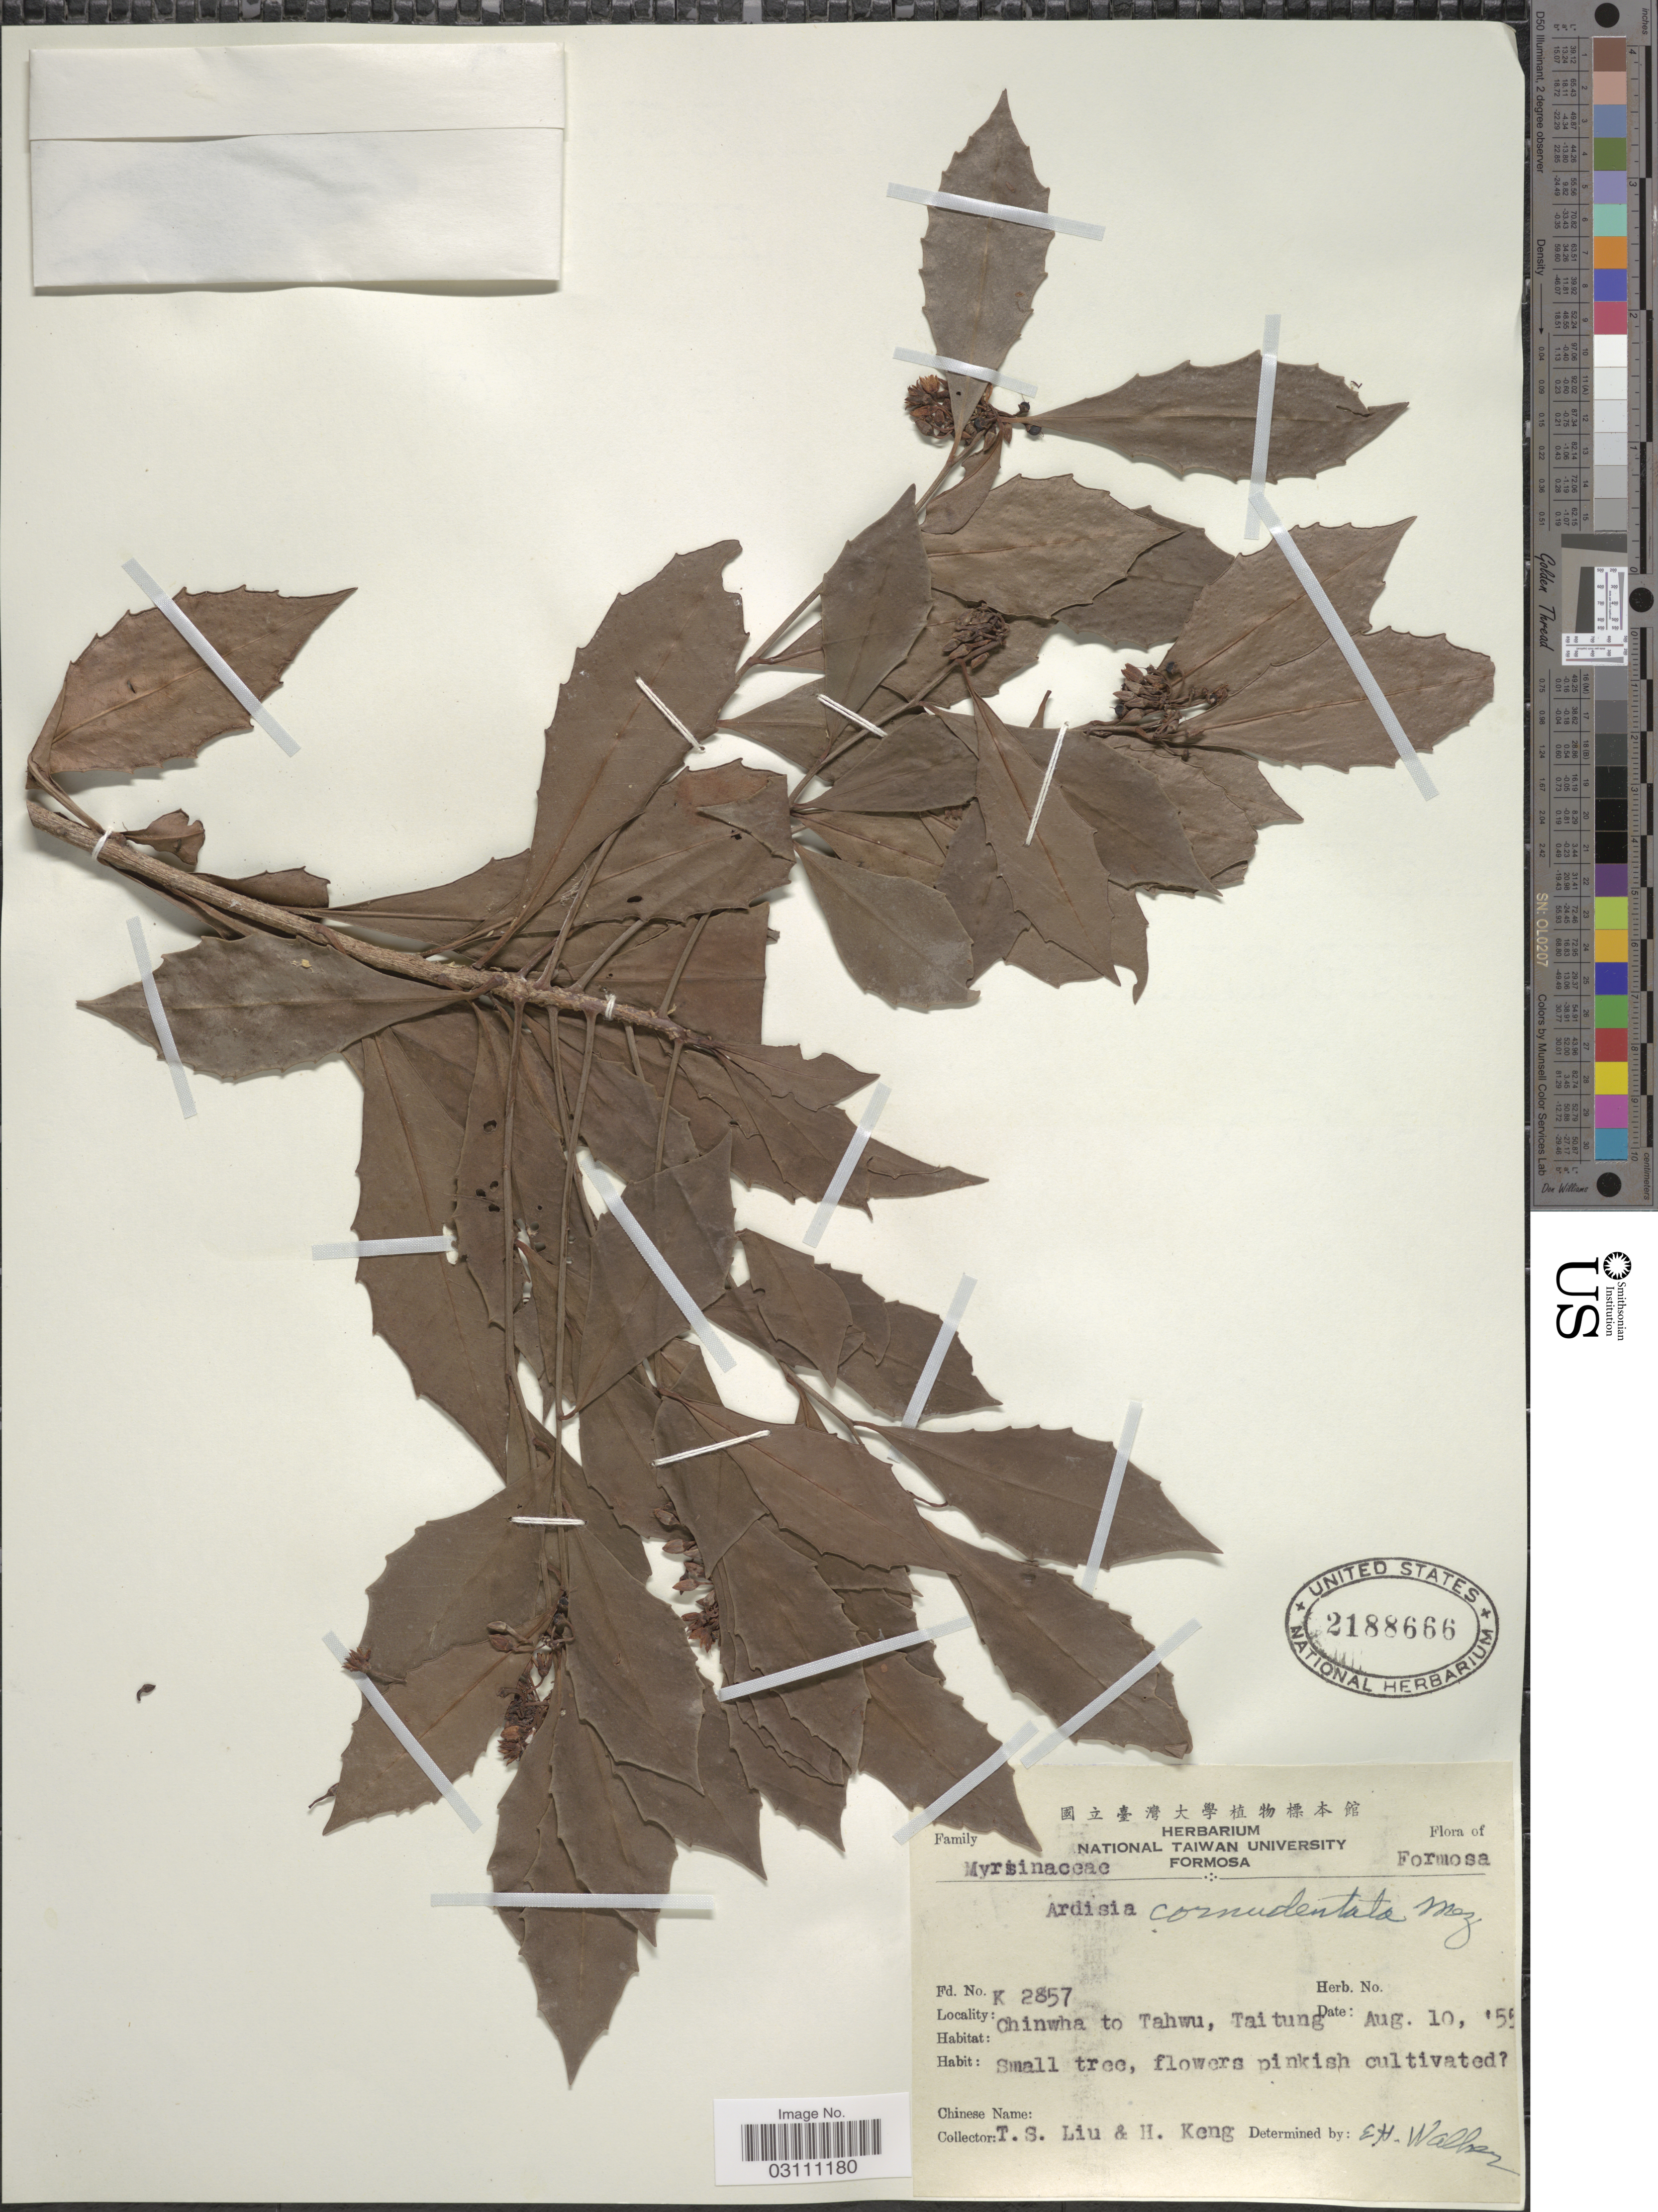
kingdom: Plantae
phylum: Tracheophyta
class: Magnoliopsida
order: Ericales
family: Primulaceae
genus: Ardisia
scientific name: Ardisia cornudentata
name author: Mez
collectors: T. S. Liu & H. Keng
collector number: K2857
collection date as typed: Transcribed d/m/y: 10/8/55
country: Taiwan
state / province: Taitung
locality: Chinwha to Tahwu, Taitung. Formosa.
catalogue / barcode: US 2188666